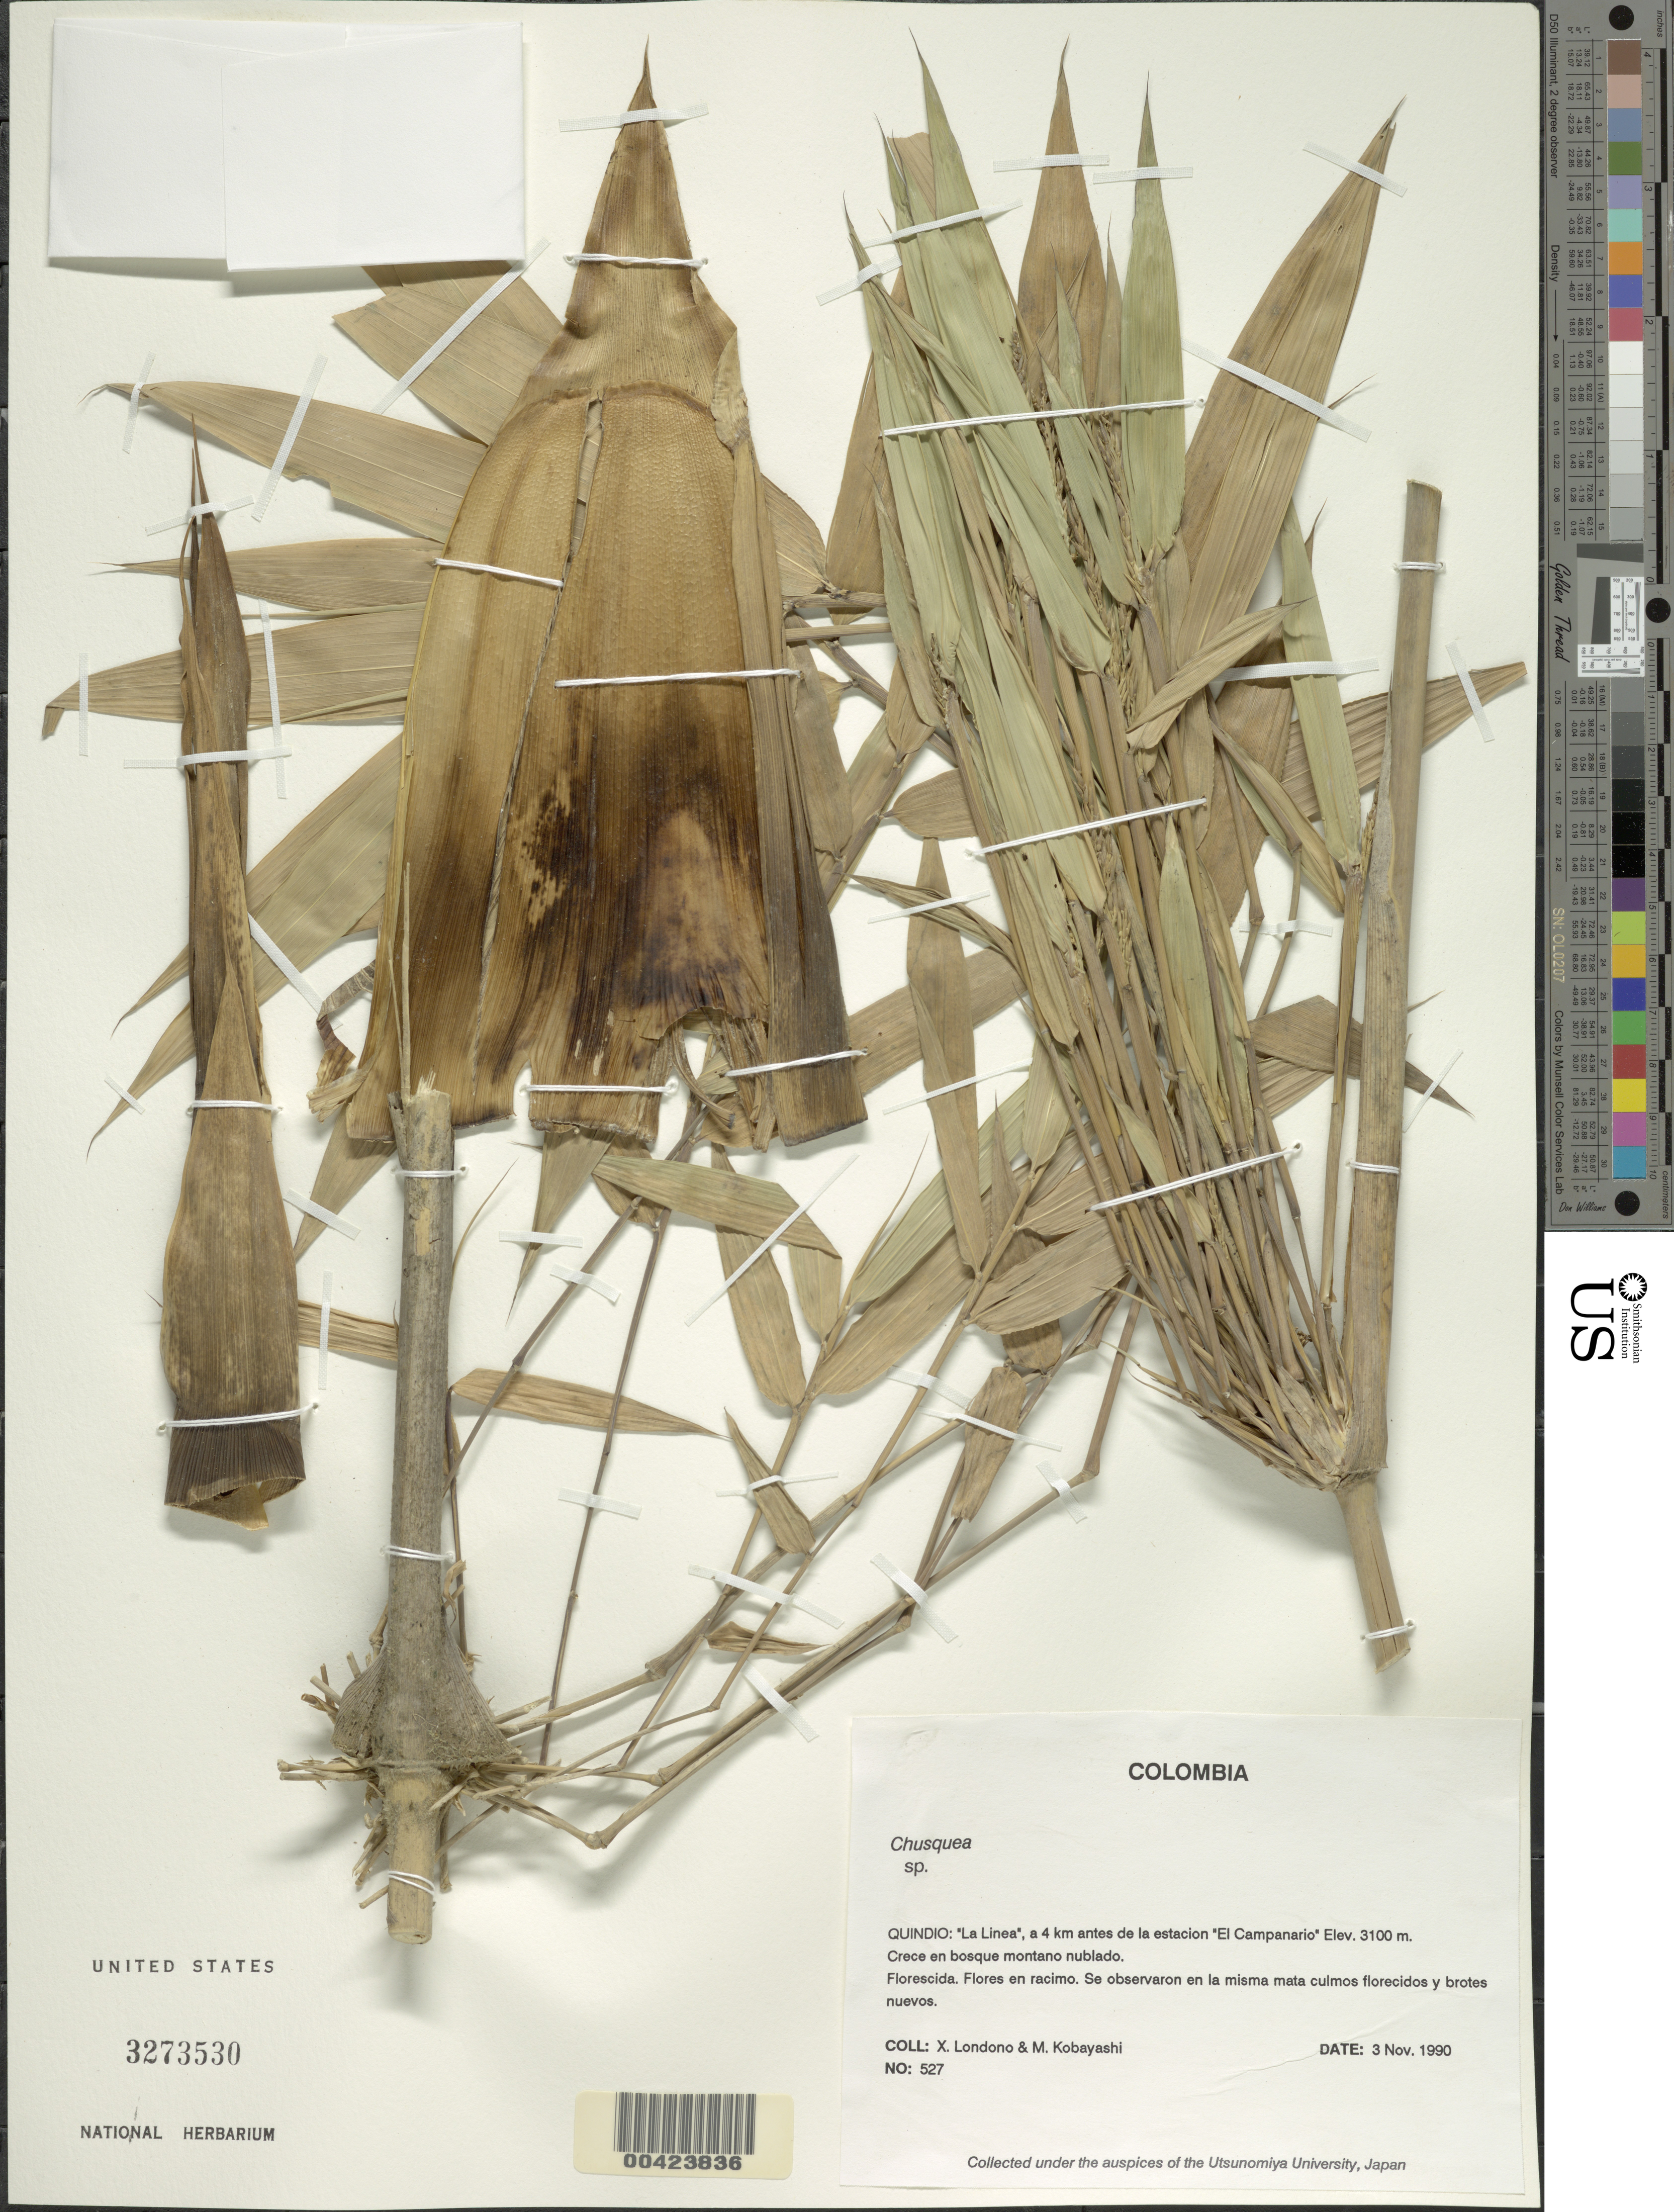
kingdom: Plantae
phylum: Tracheophyta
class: Liliopsida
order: Poales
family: Poaceae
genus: Chusquea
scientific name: Chusquea sp.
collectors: X. Londoño & M. Kobayashi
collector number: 527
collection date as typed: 03 Nov 1990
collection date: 1990-11-03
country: Colombia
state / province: Quindío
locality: "la linea" a 4 km antes de la estacion "el Campanario"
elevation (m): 3100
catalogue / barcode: US 3273530